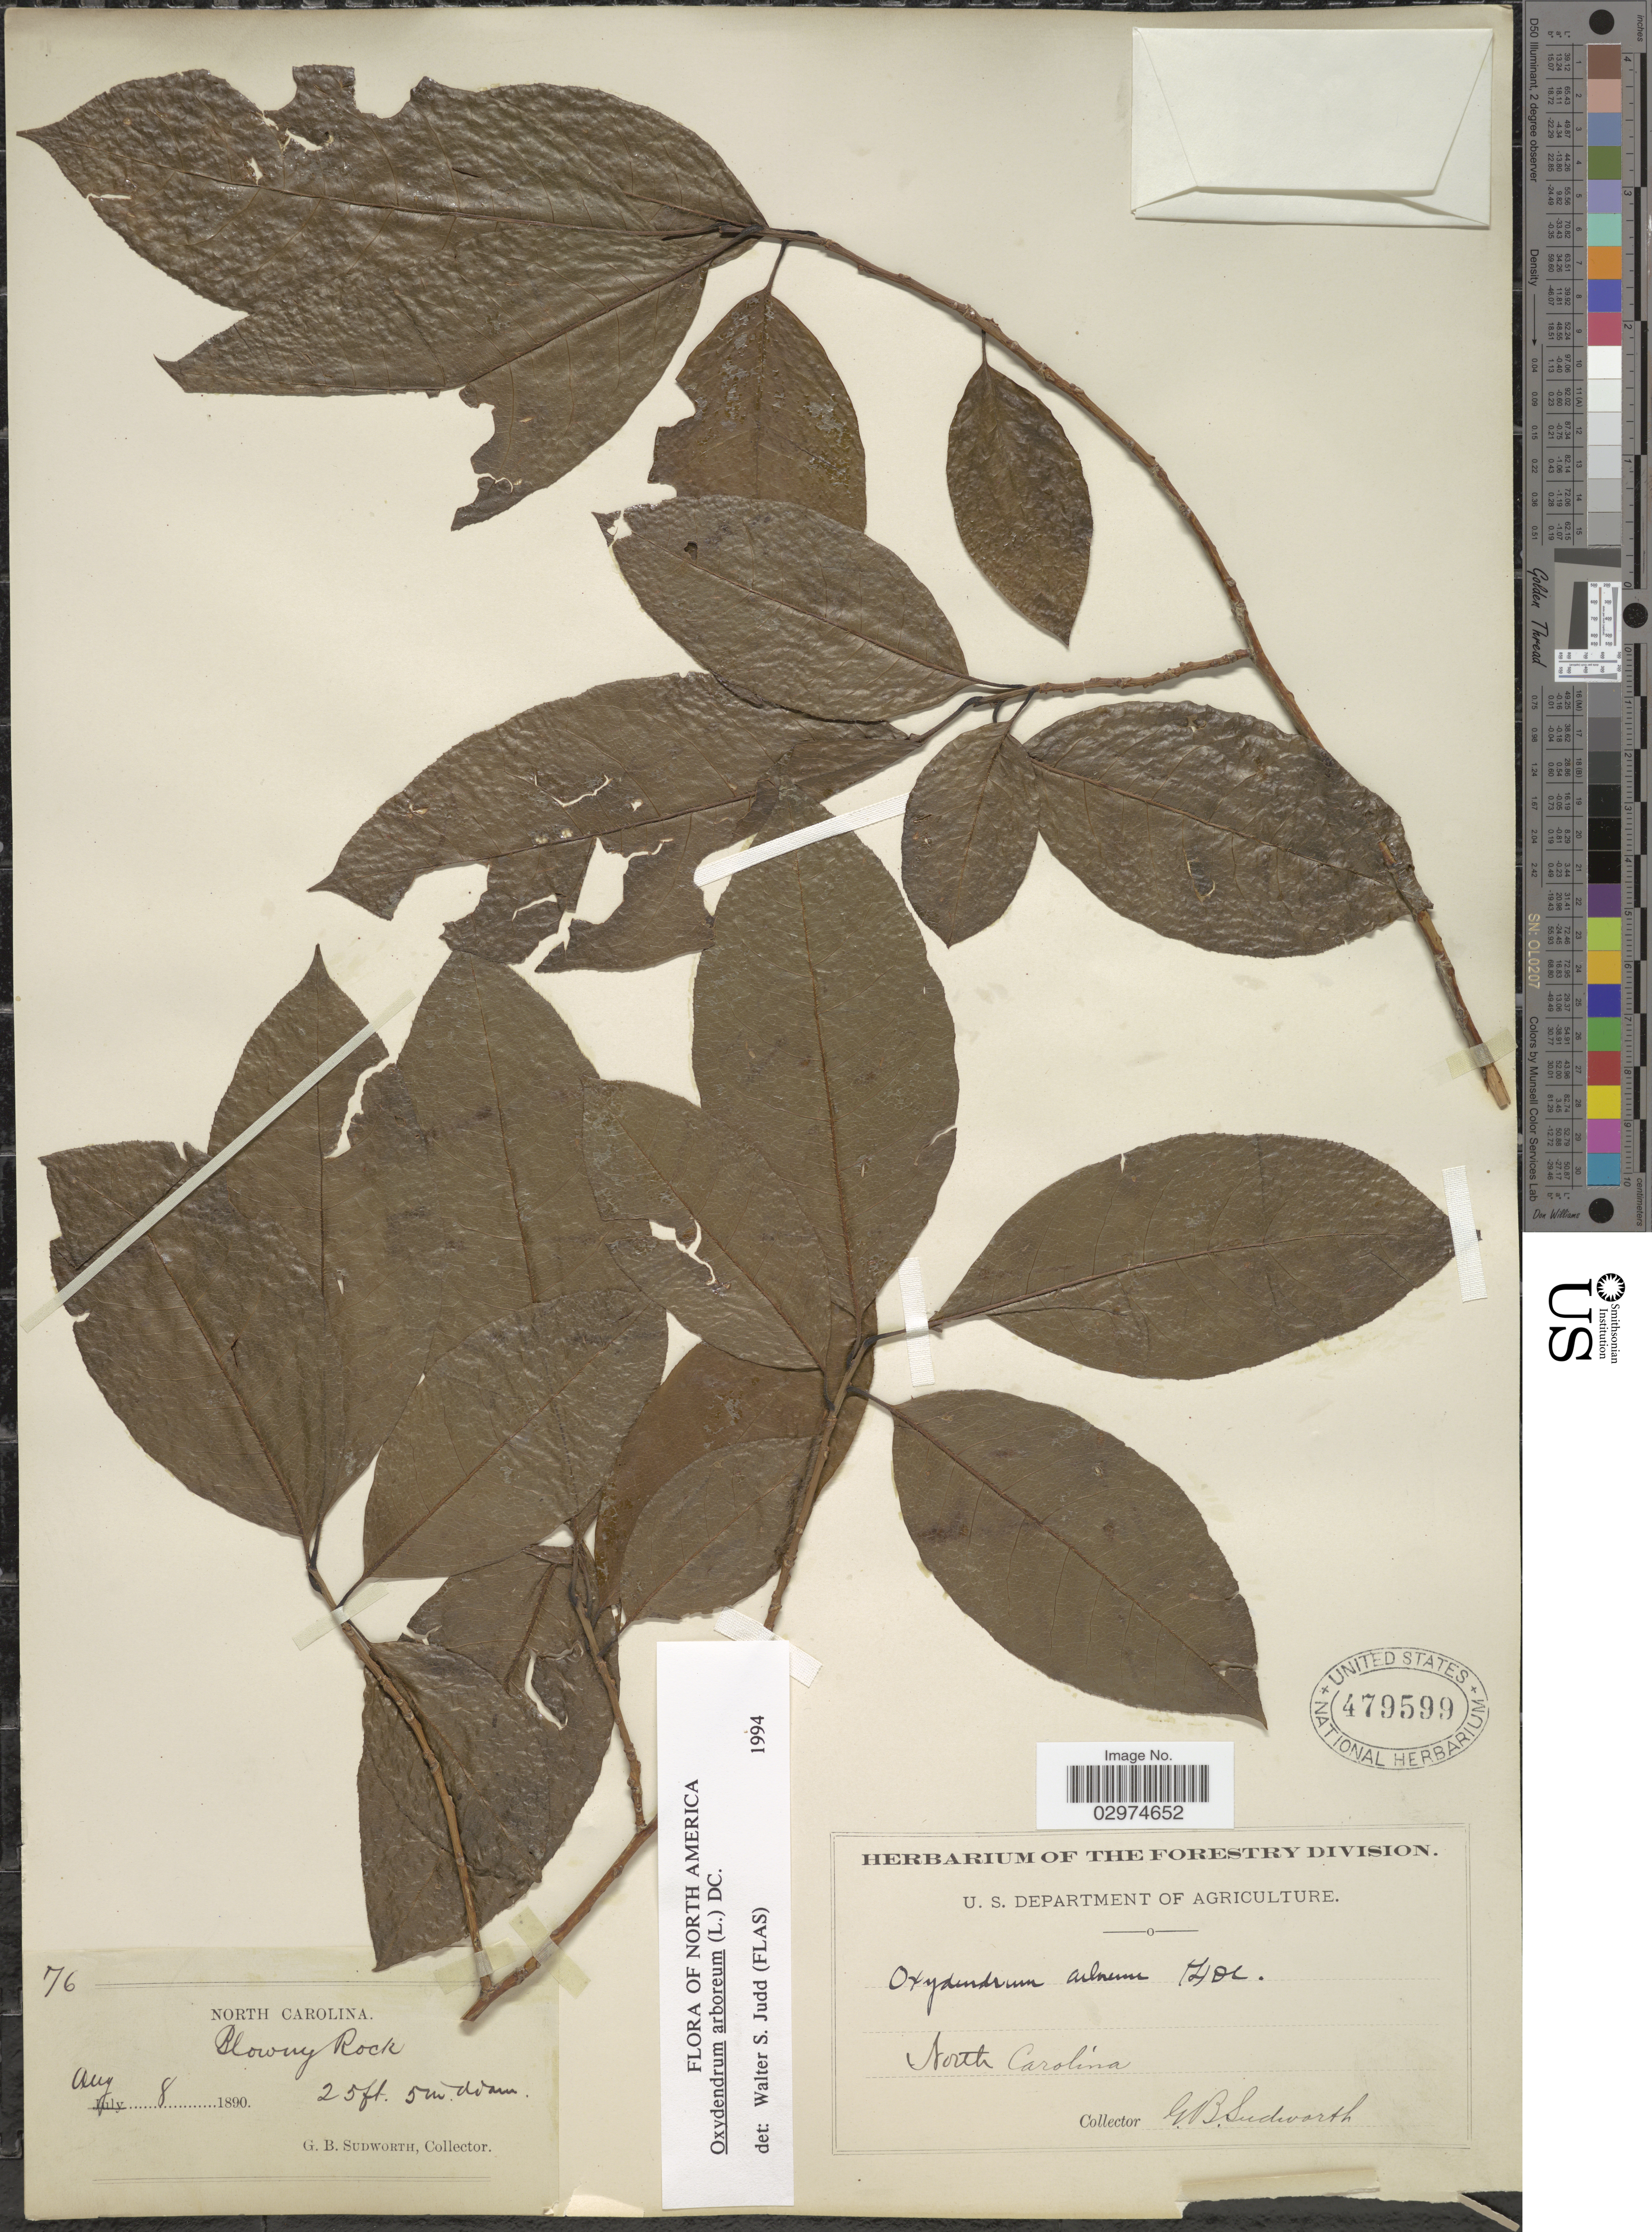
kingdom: Plantae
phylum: Tracheophyta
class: Magnoliopsida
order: Ericales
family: Ericaceae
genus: Oxydendrum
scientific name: Oxydendrum arboreum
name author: (L.) DC.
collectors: G. B. Sudworth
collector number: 76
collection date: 1890-08-08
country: United States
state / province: North Carolina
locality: Blowning Rock.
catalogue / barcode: US 479599